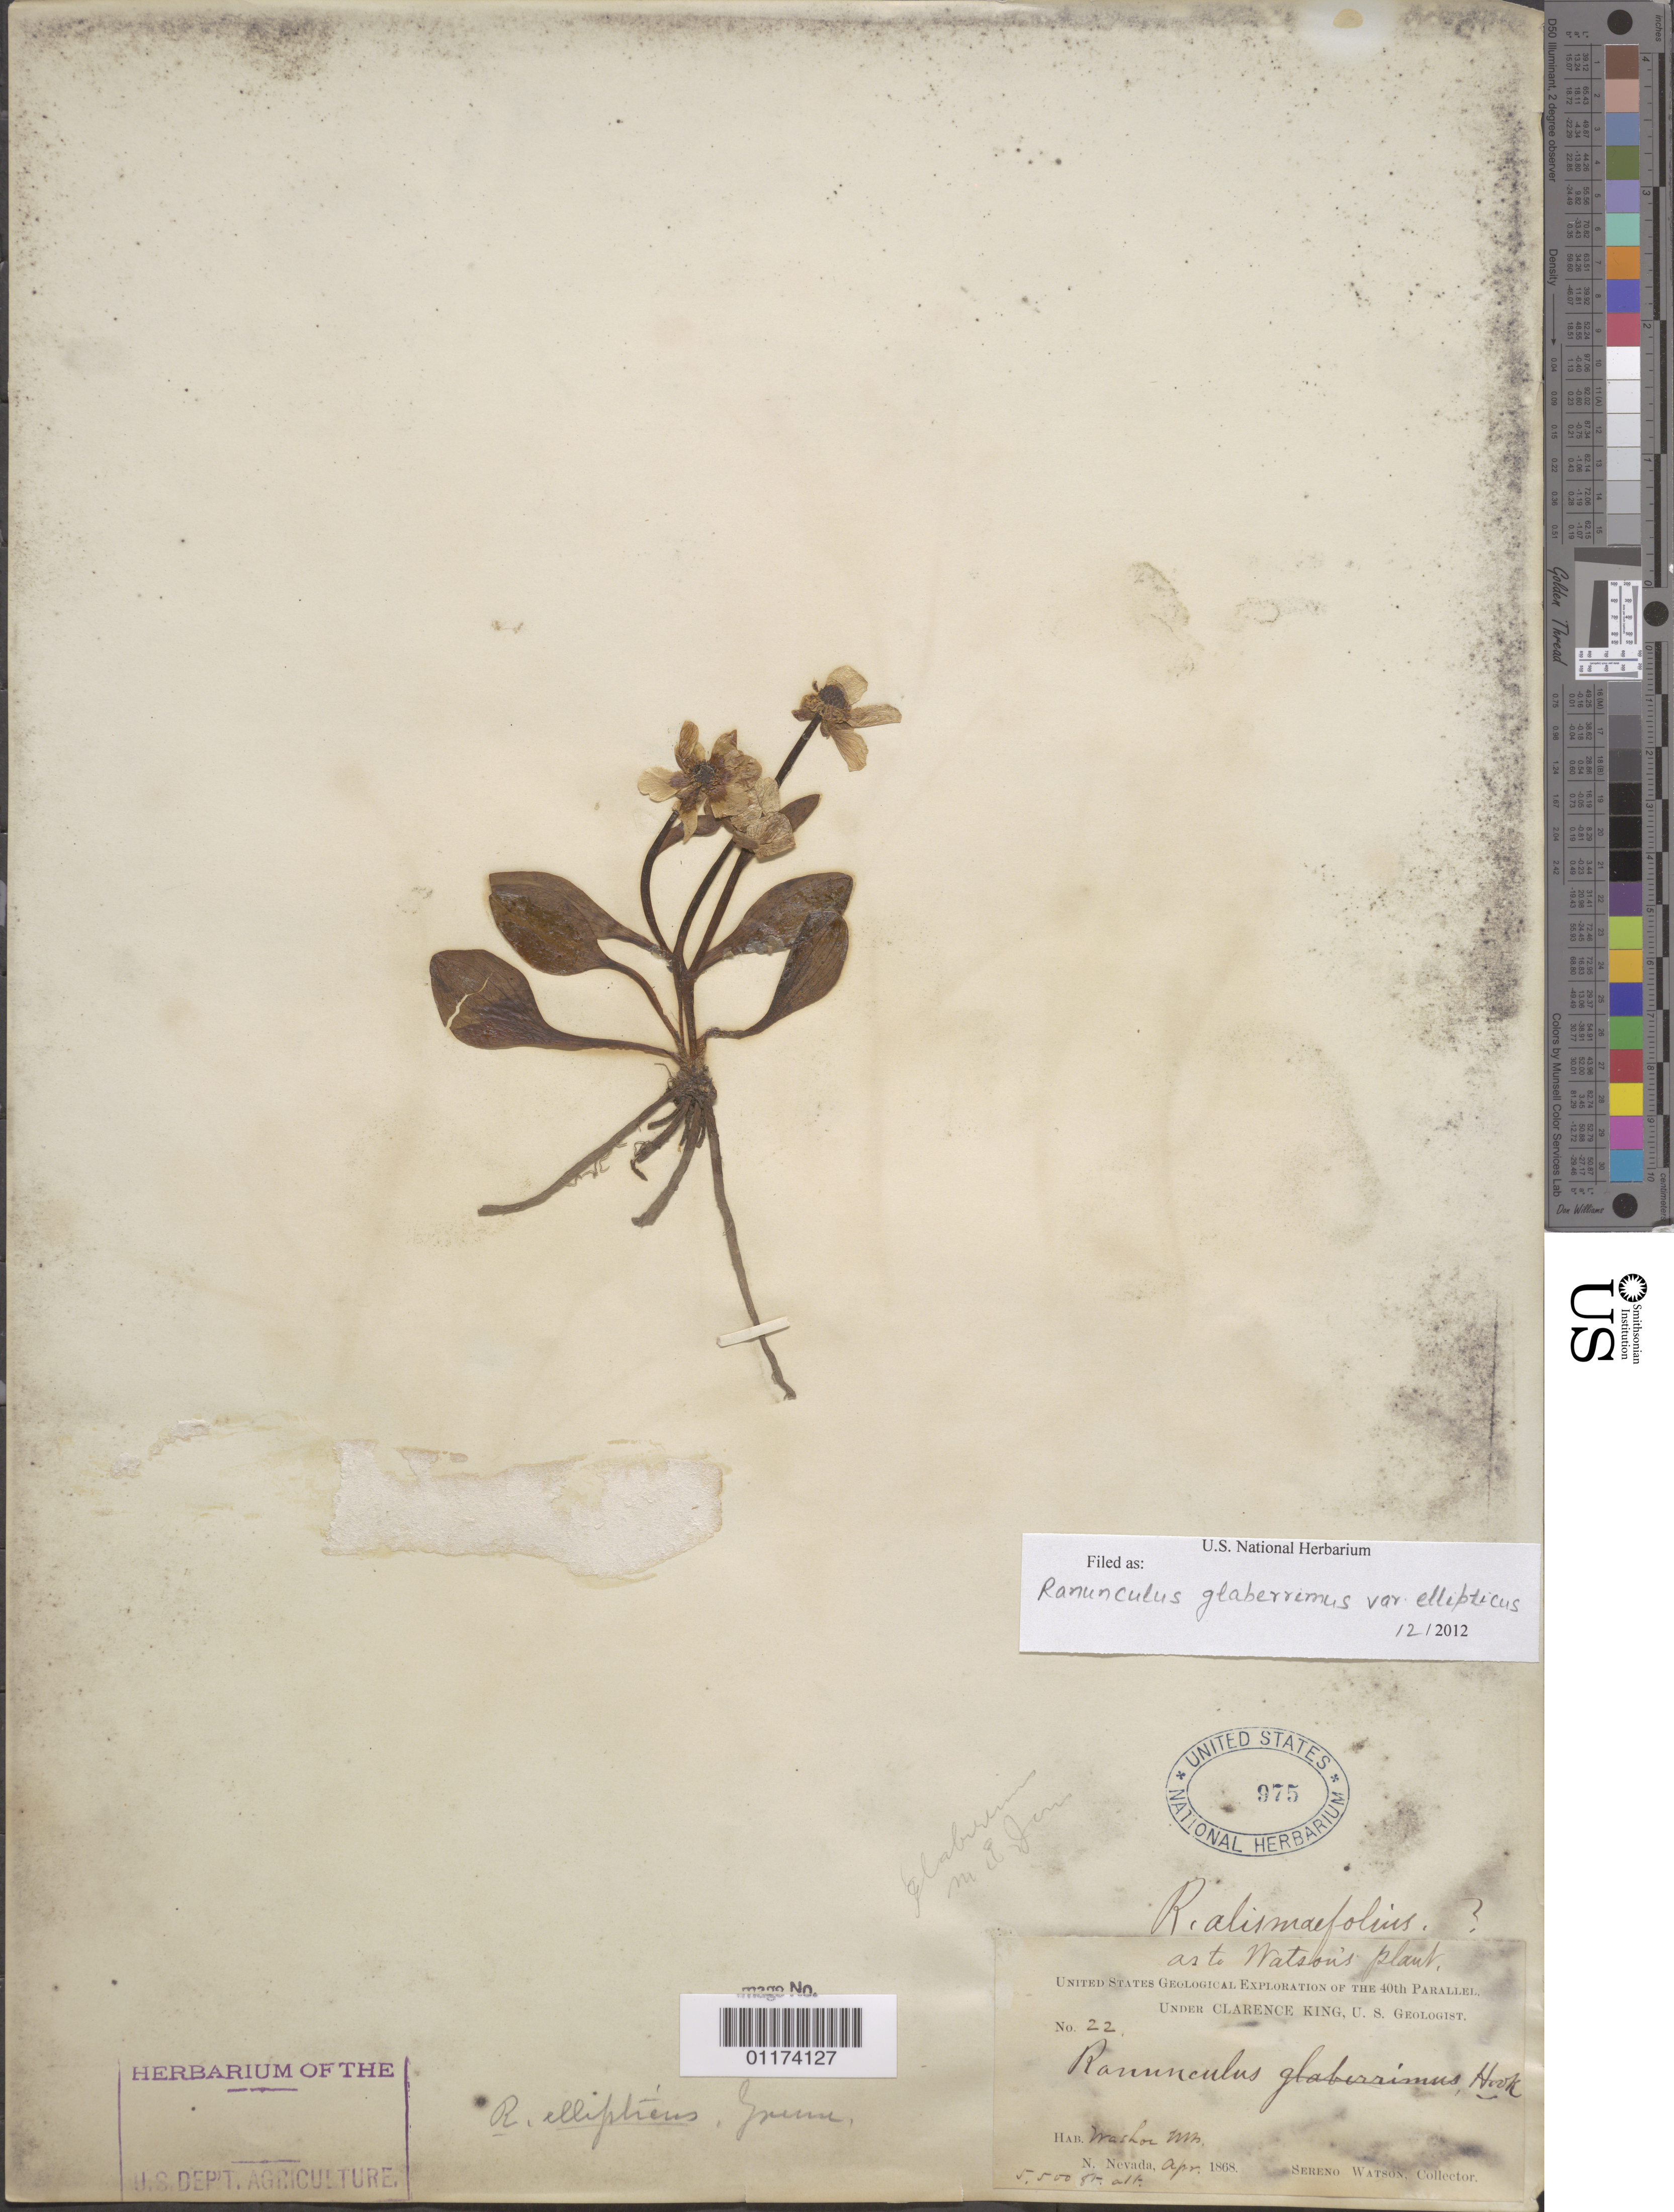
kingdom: Plantae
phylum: Tracheophyta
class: Magnoliopsida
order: Ranunculales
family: Ranunculaceae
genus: Ranunculus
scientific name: Ranunculus glaberrimus var. ellipticus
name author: (Greene) Greene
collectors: S. Watson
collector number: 22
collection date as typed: Apr 1868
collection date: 1868-04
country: United States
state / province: Nevada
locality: Washor Mt.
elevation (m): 1676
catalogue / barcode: US 975